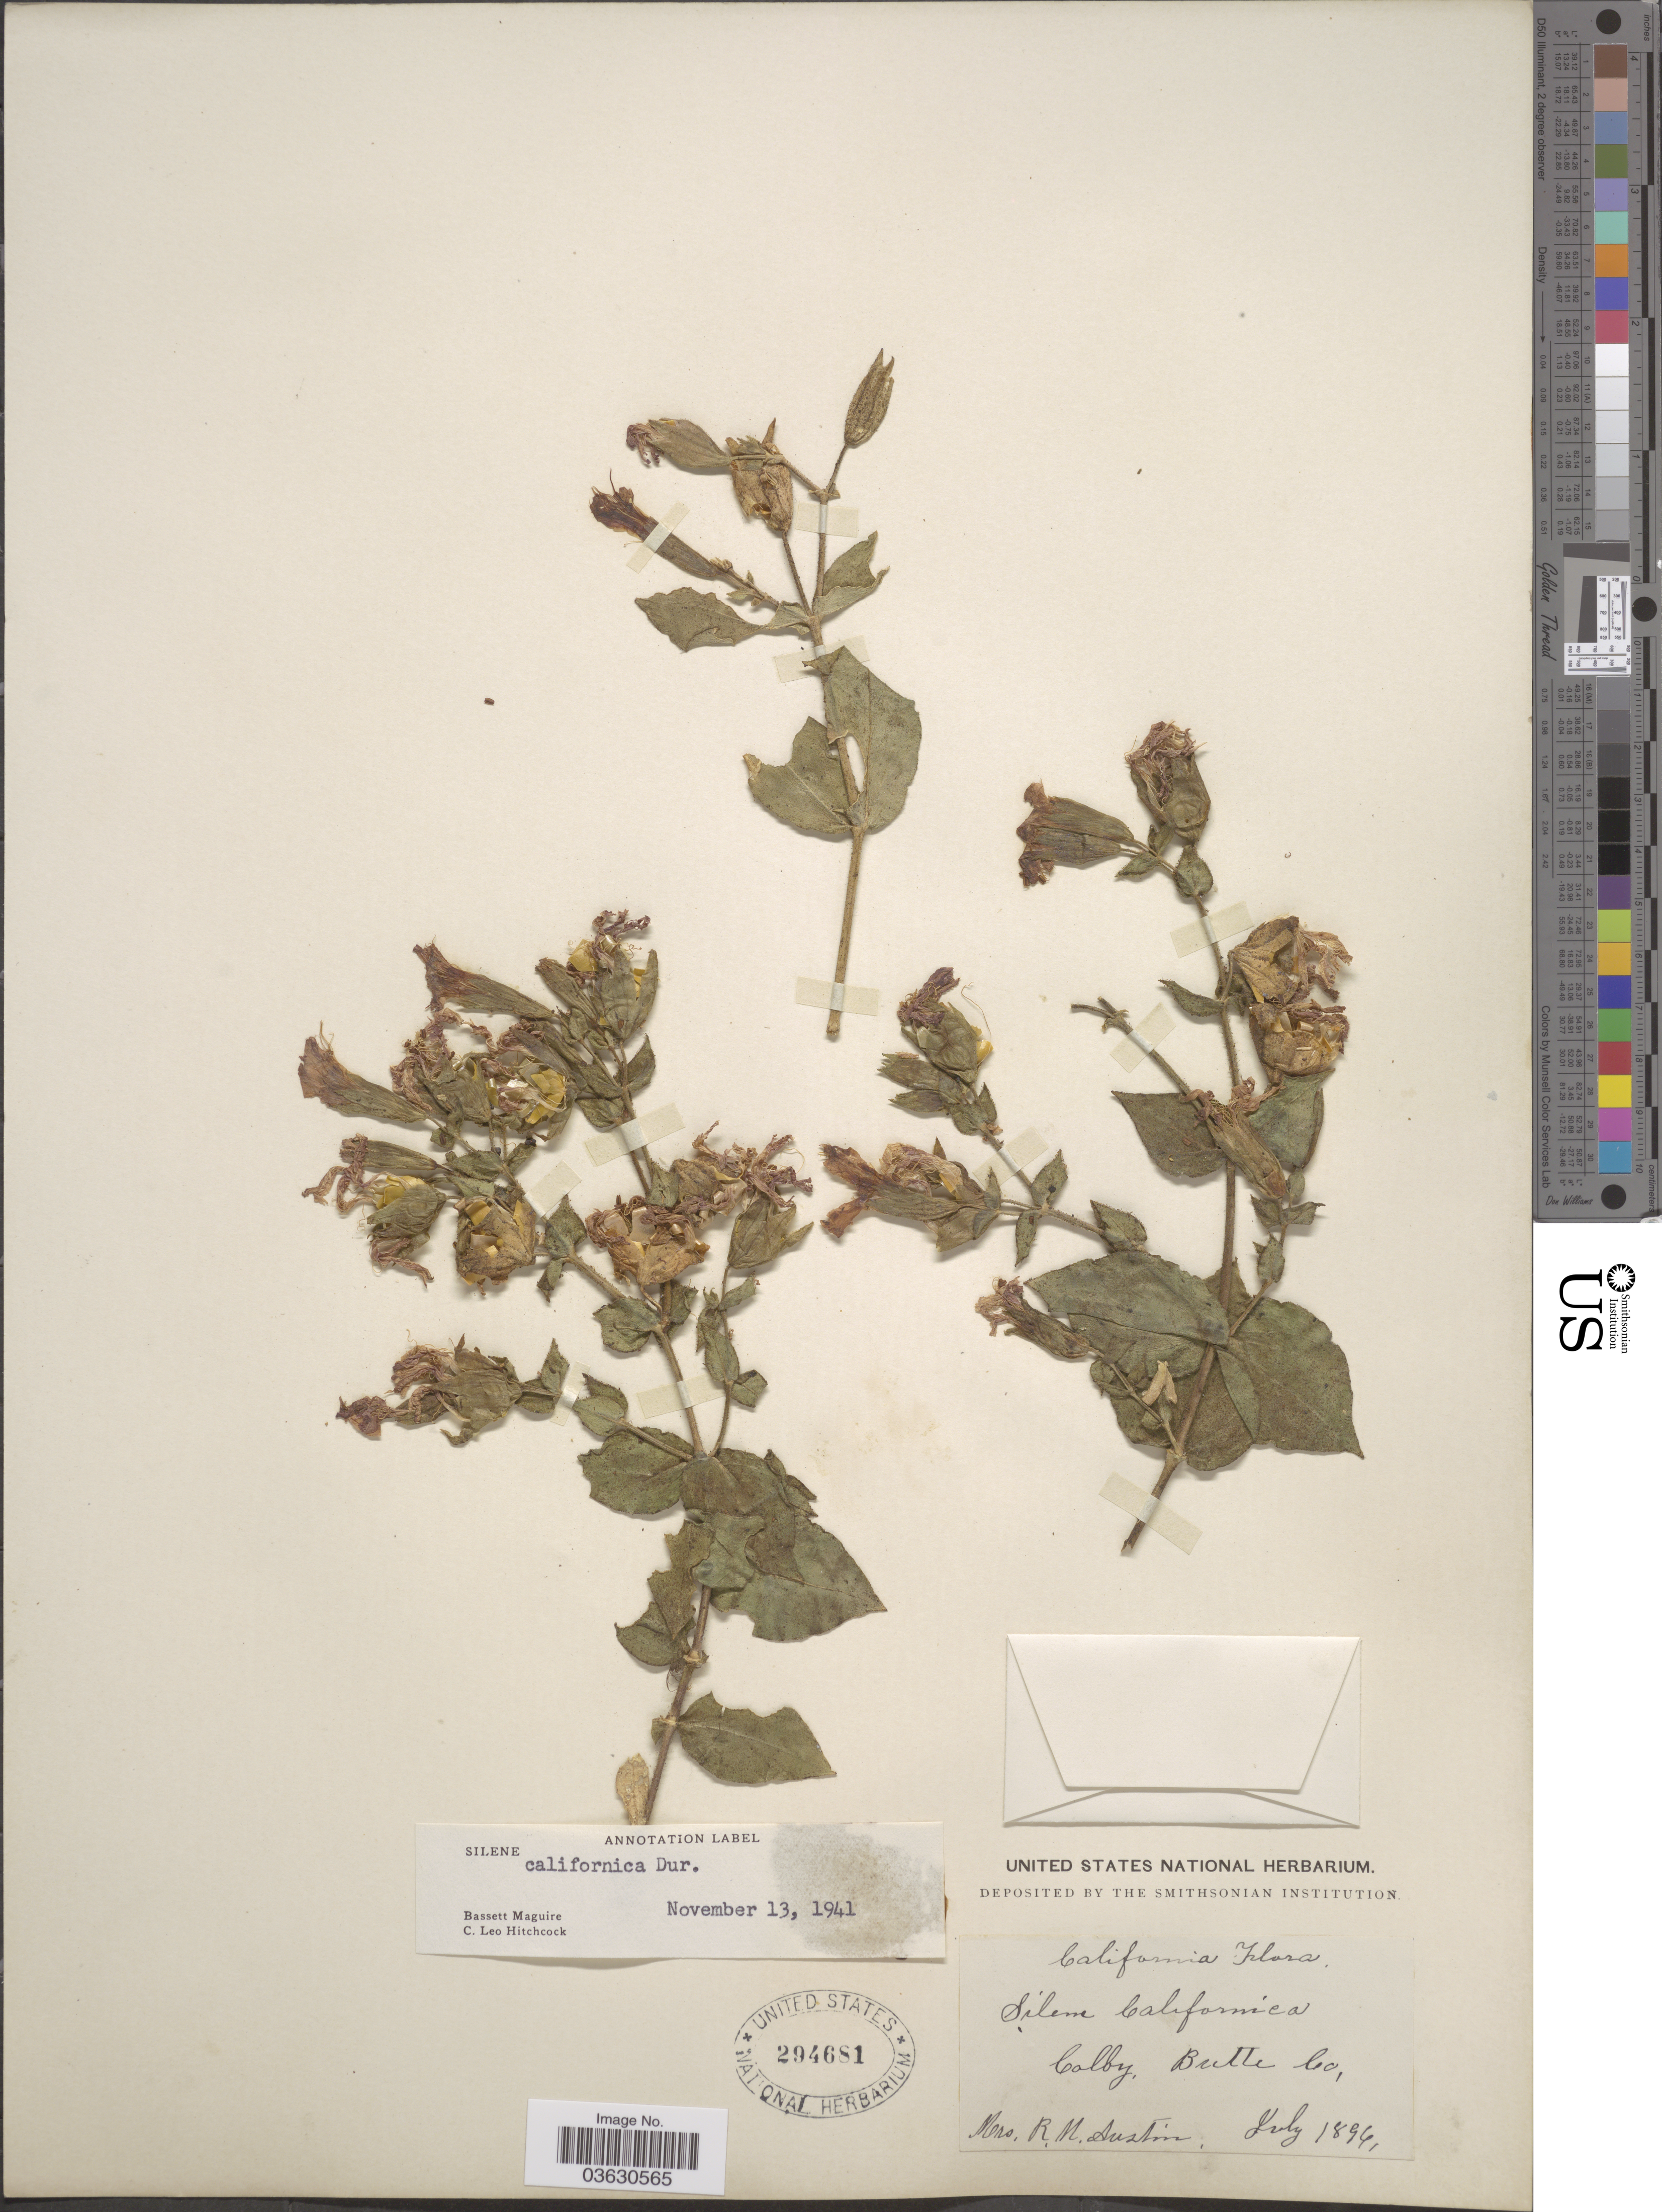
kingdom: Plantae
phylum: Tracheophyta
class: Magnoliopsida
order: Caryophyllales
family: Caryophyllaceae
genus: Silene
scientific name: Silene californica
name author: Durand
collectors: R. Austin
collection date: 1894-07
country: United States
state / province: California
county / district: Butte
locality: Colby, Butte Co.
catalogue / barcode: US 294681